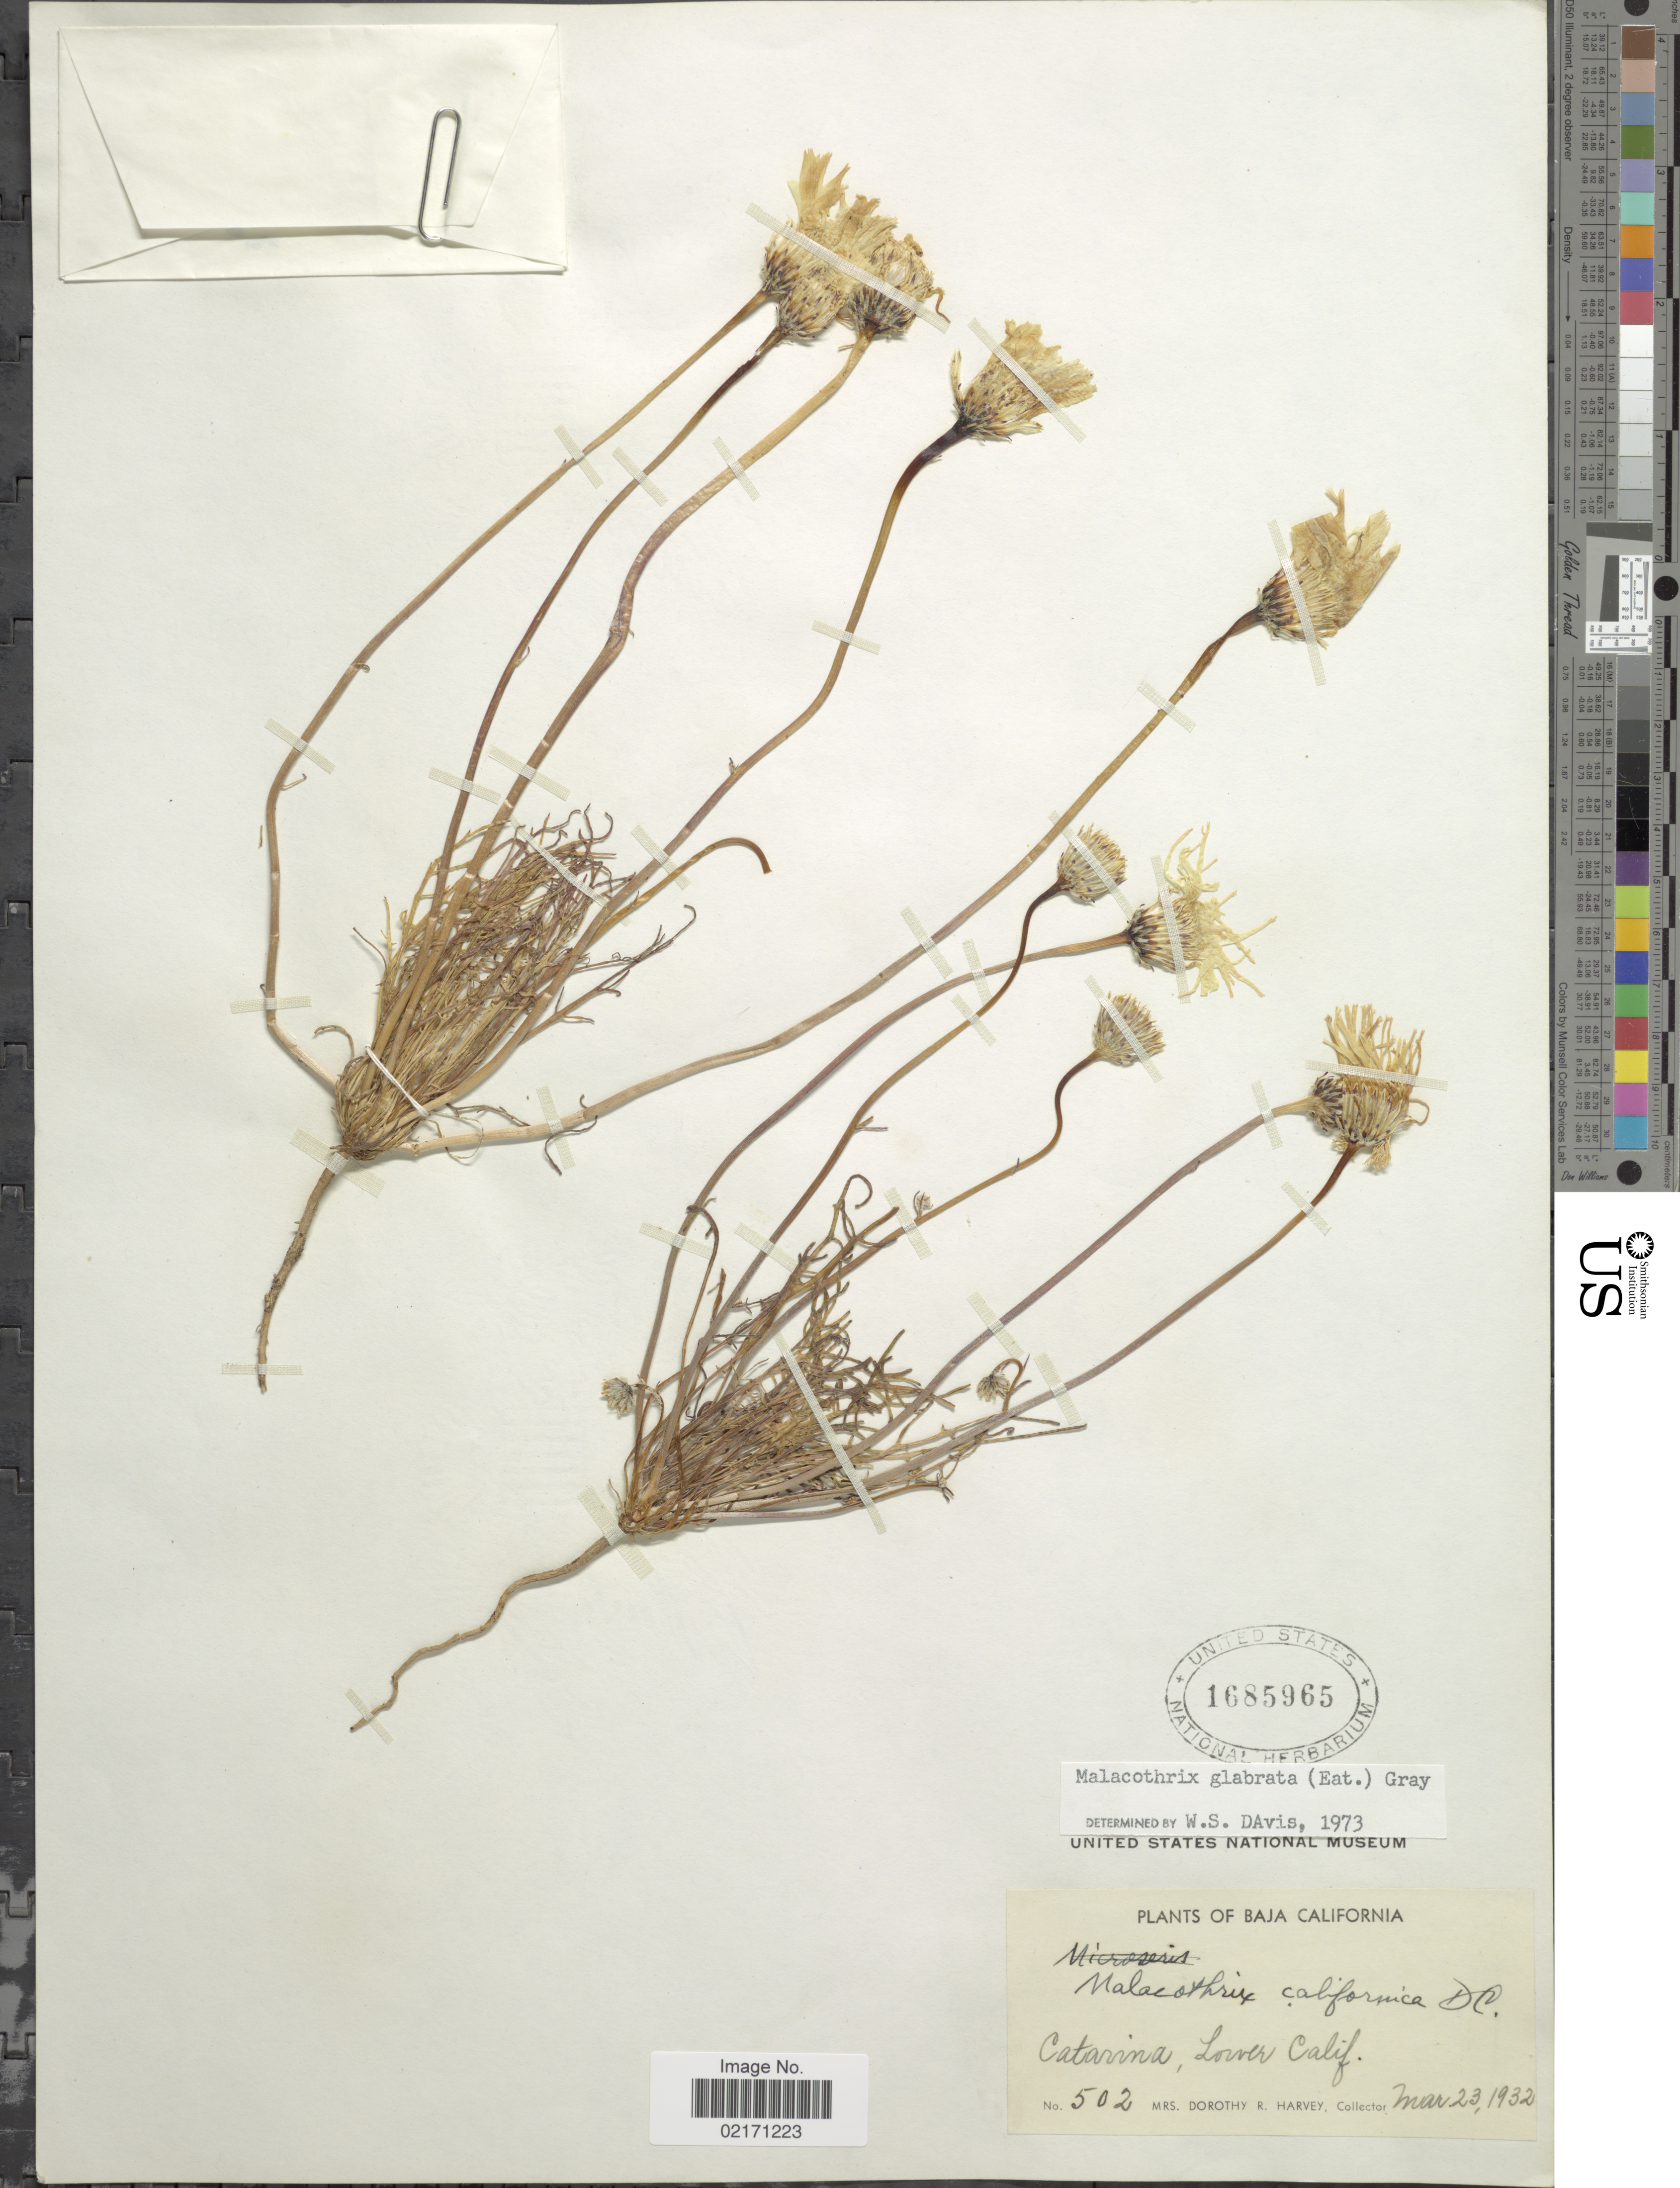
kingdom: Plantae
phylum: Tracheophyta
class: Magnoliopsida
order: Asterales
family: Asteraceae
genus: Malacothrix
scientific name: Malacothrix glabrata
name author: (A. Gray ex D.C. Eaton) A. Gray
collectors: D. R. Harvey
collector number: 502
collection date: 1932-03-23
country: Mexico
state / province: Baja California Norte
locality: Catavina, Lower Calif.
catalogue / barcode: US 1685965